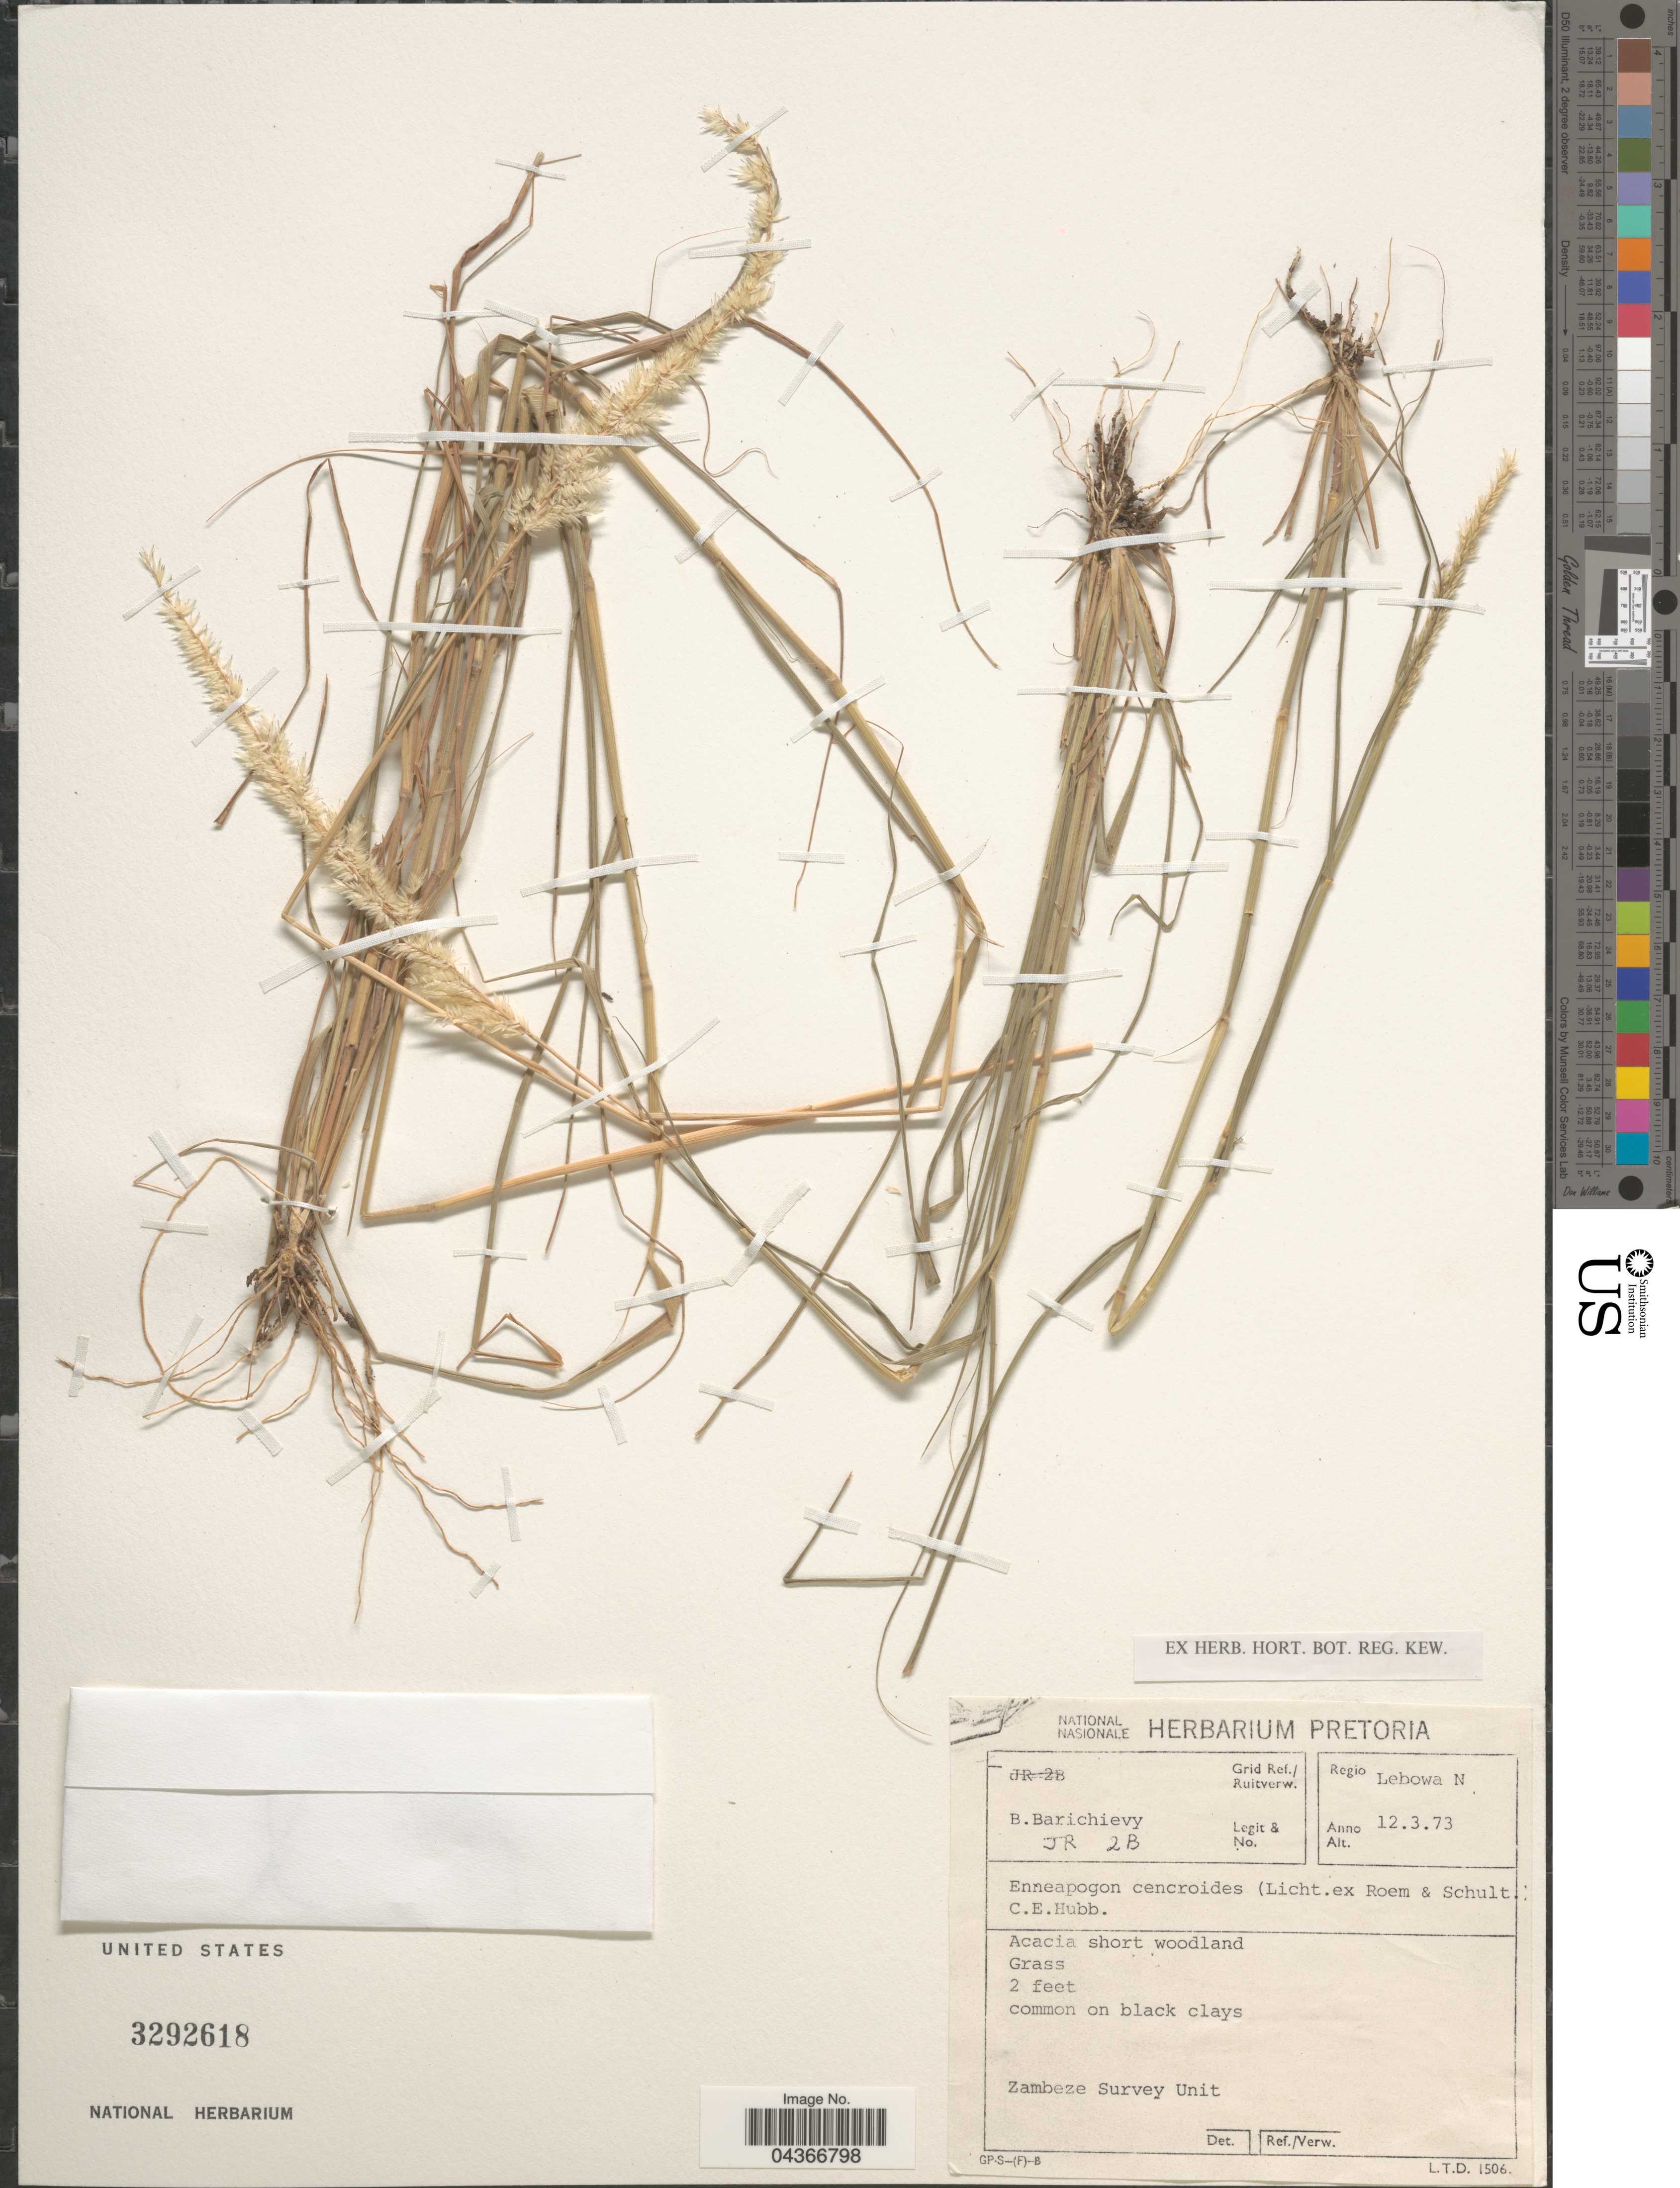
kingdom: Plantae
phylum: Tracheophyta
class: Liliopsida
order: Poales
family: Poaceae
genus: Enneapogon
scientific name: Enneapogon cenchroides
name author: (Licht. ex Roem. & Schult.) C.E. Hubb.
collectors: B. Barichievy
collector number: JR2B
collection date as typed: Transcribed d/m/y: 12/3/73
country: South Africa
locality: Grid Ref./ Ruitverw. JR2B. Regio Lebowa N. Acacia short woodland. Zambeze Survey Unit.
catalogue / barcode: US 3292618